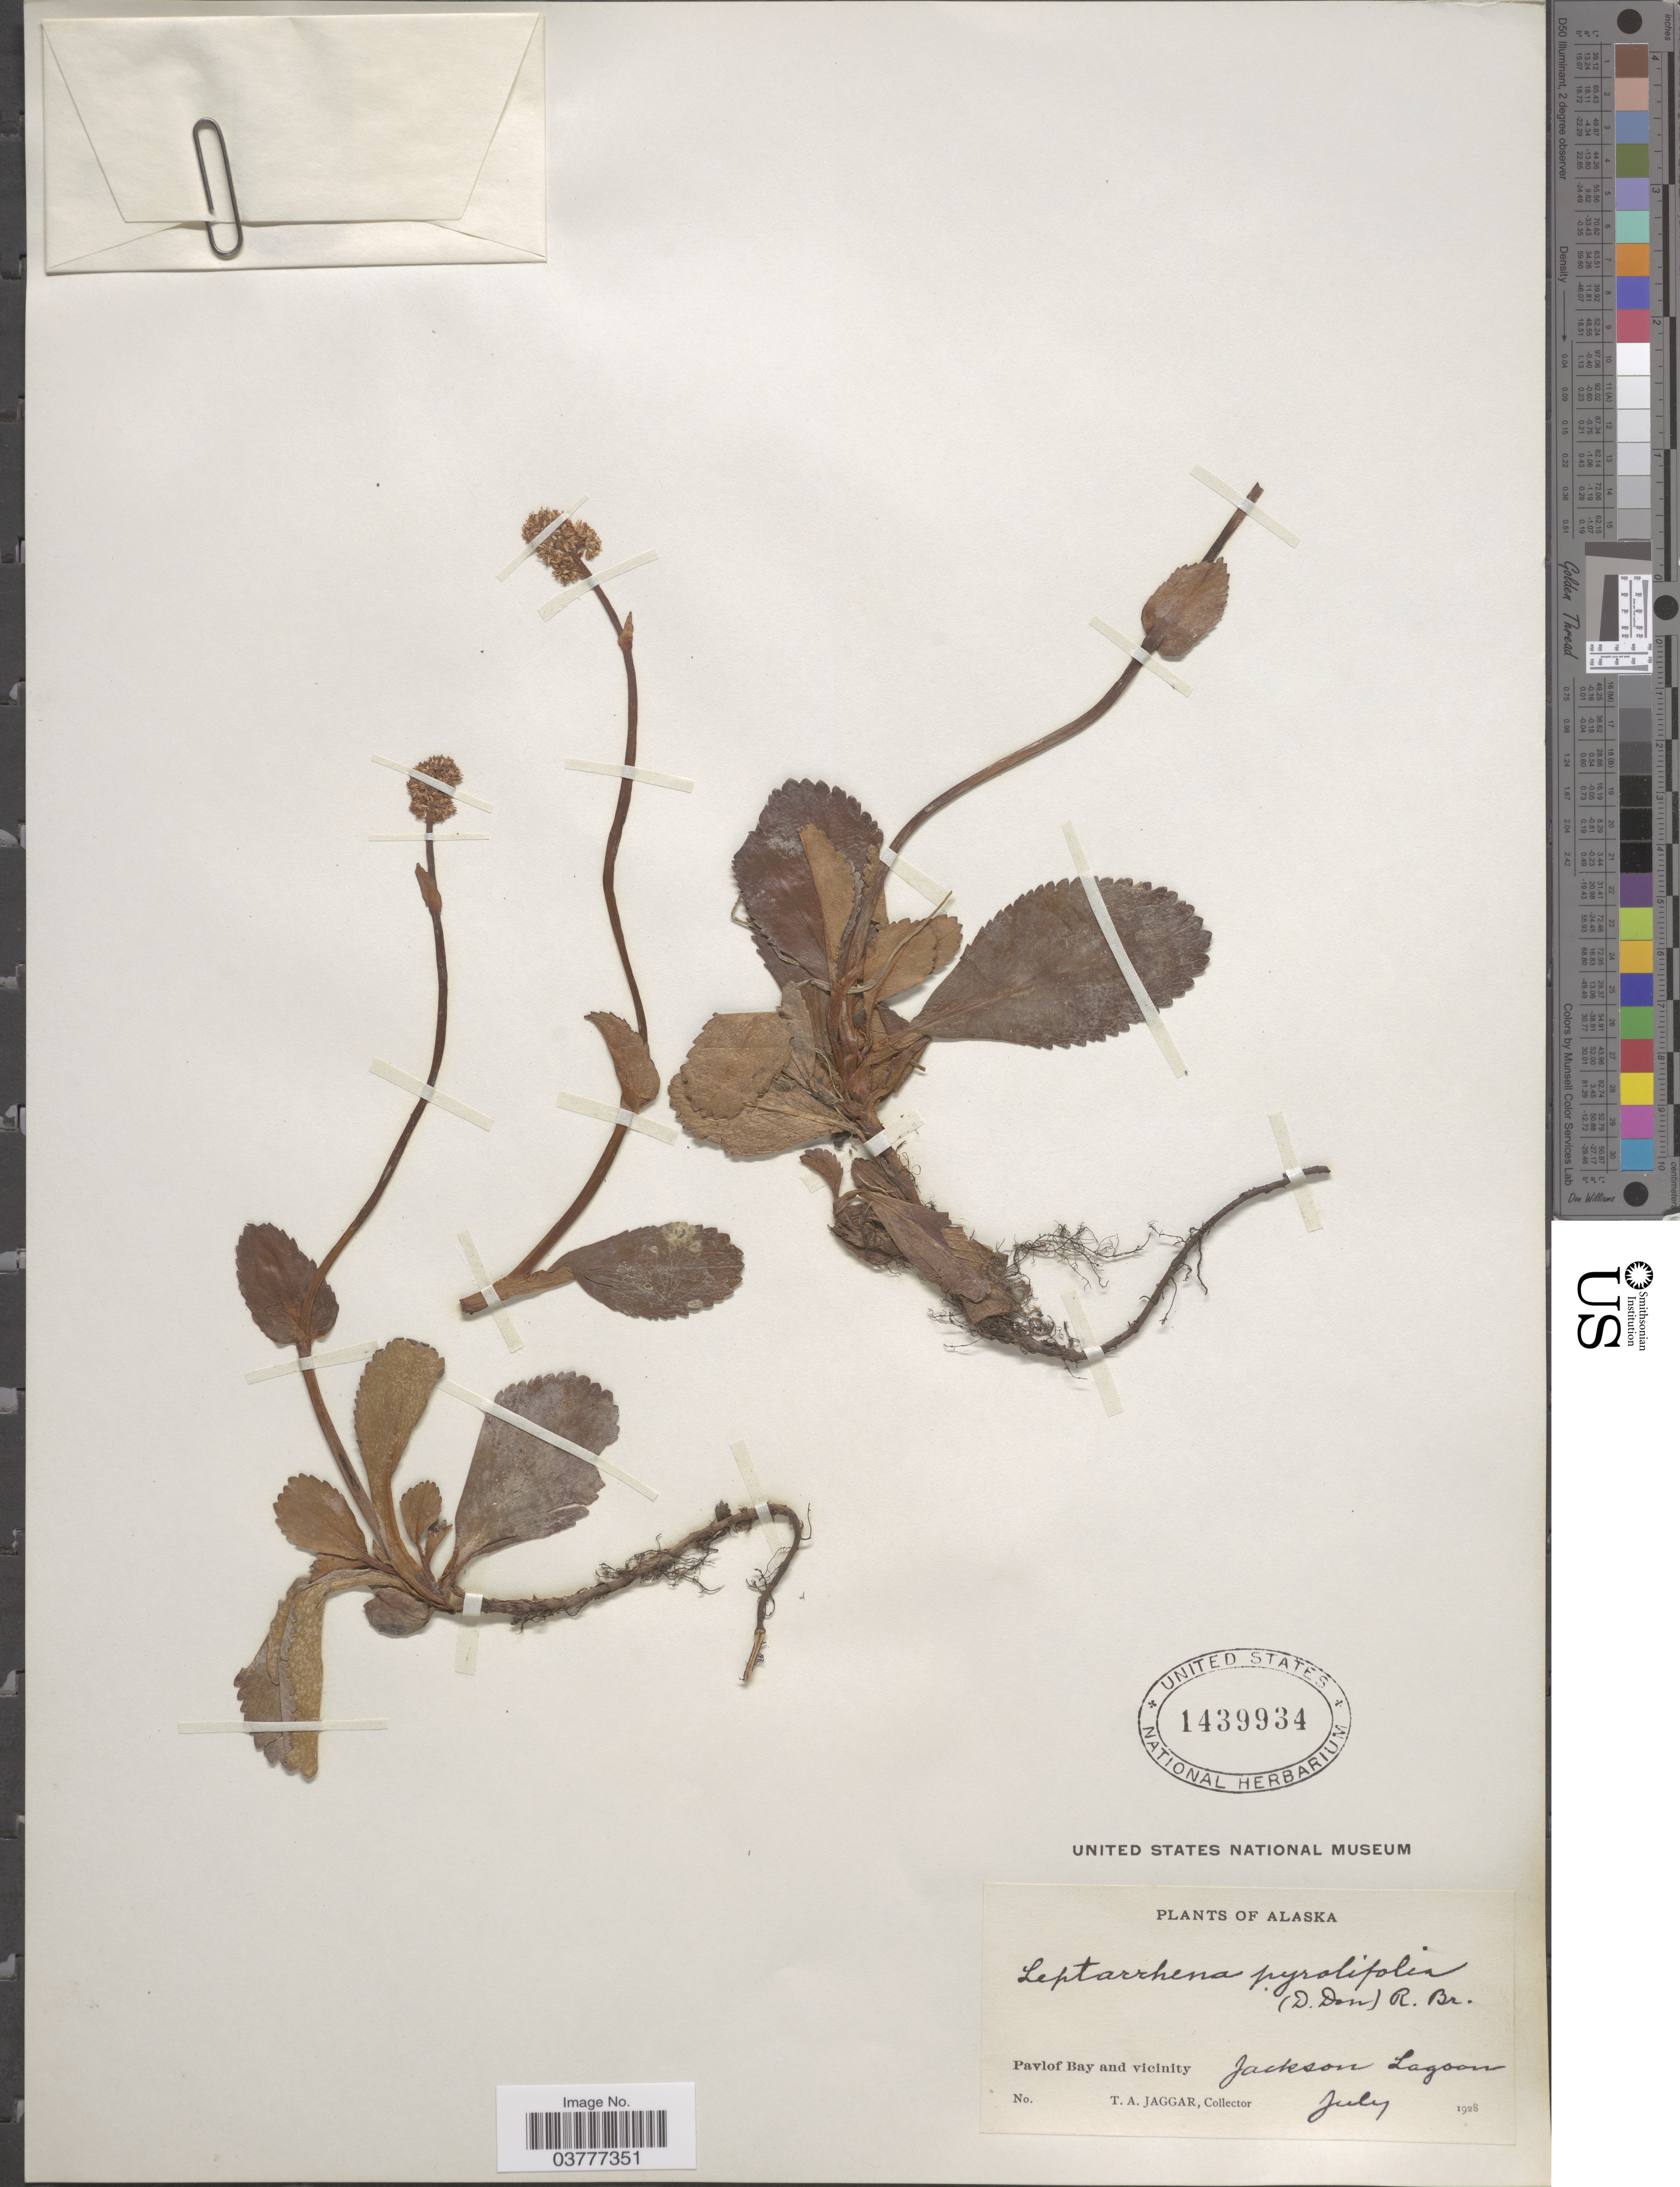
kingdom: Plantae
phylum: Tracheophyta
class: Magnoliopsida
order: Saxifragales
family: Saxifragaceae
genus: Leptarrhena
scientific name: Leptarrhena pyrolifolia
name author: (D. Don) Ser.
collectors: T. Jaggar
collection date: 1928-07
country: United States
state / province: Alaska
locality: Pavlof Bay and vicinity, Jackson Lagoon.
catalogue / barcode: US 1439934